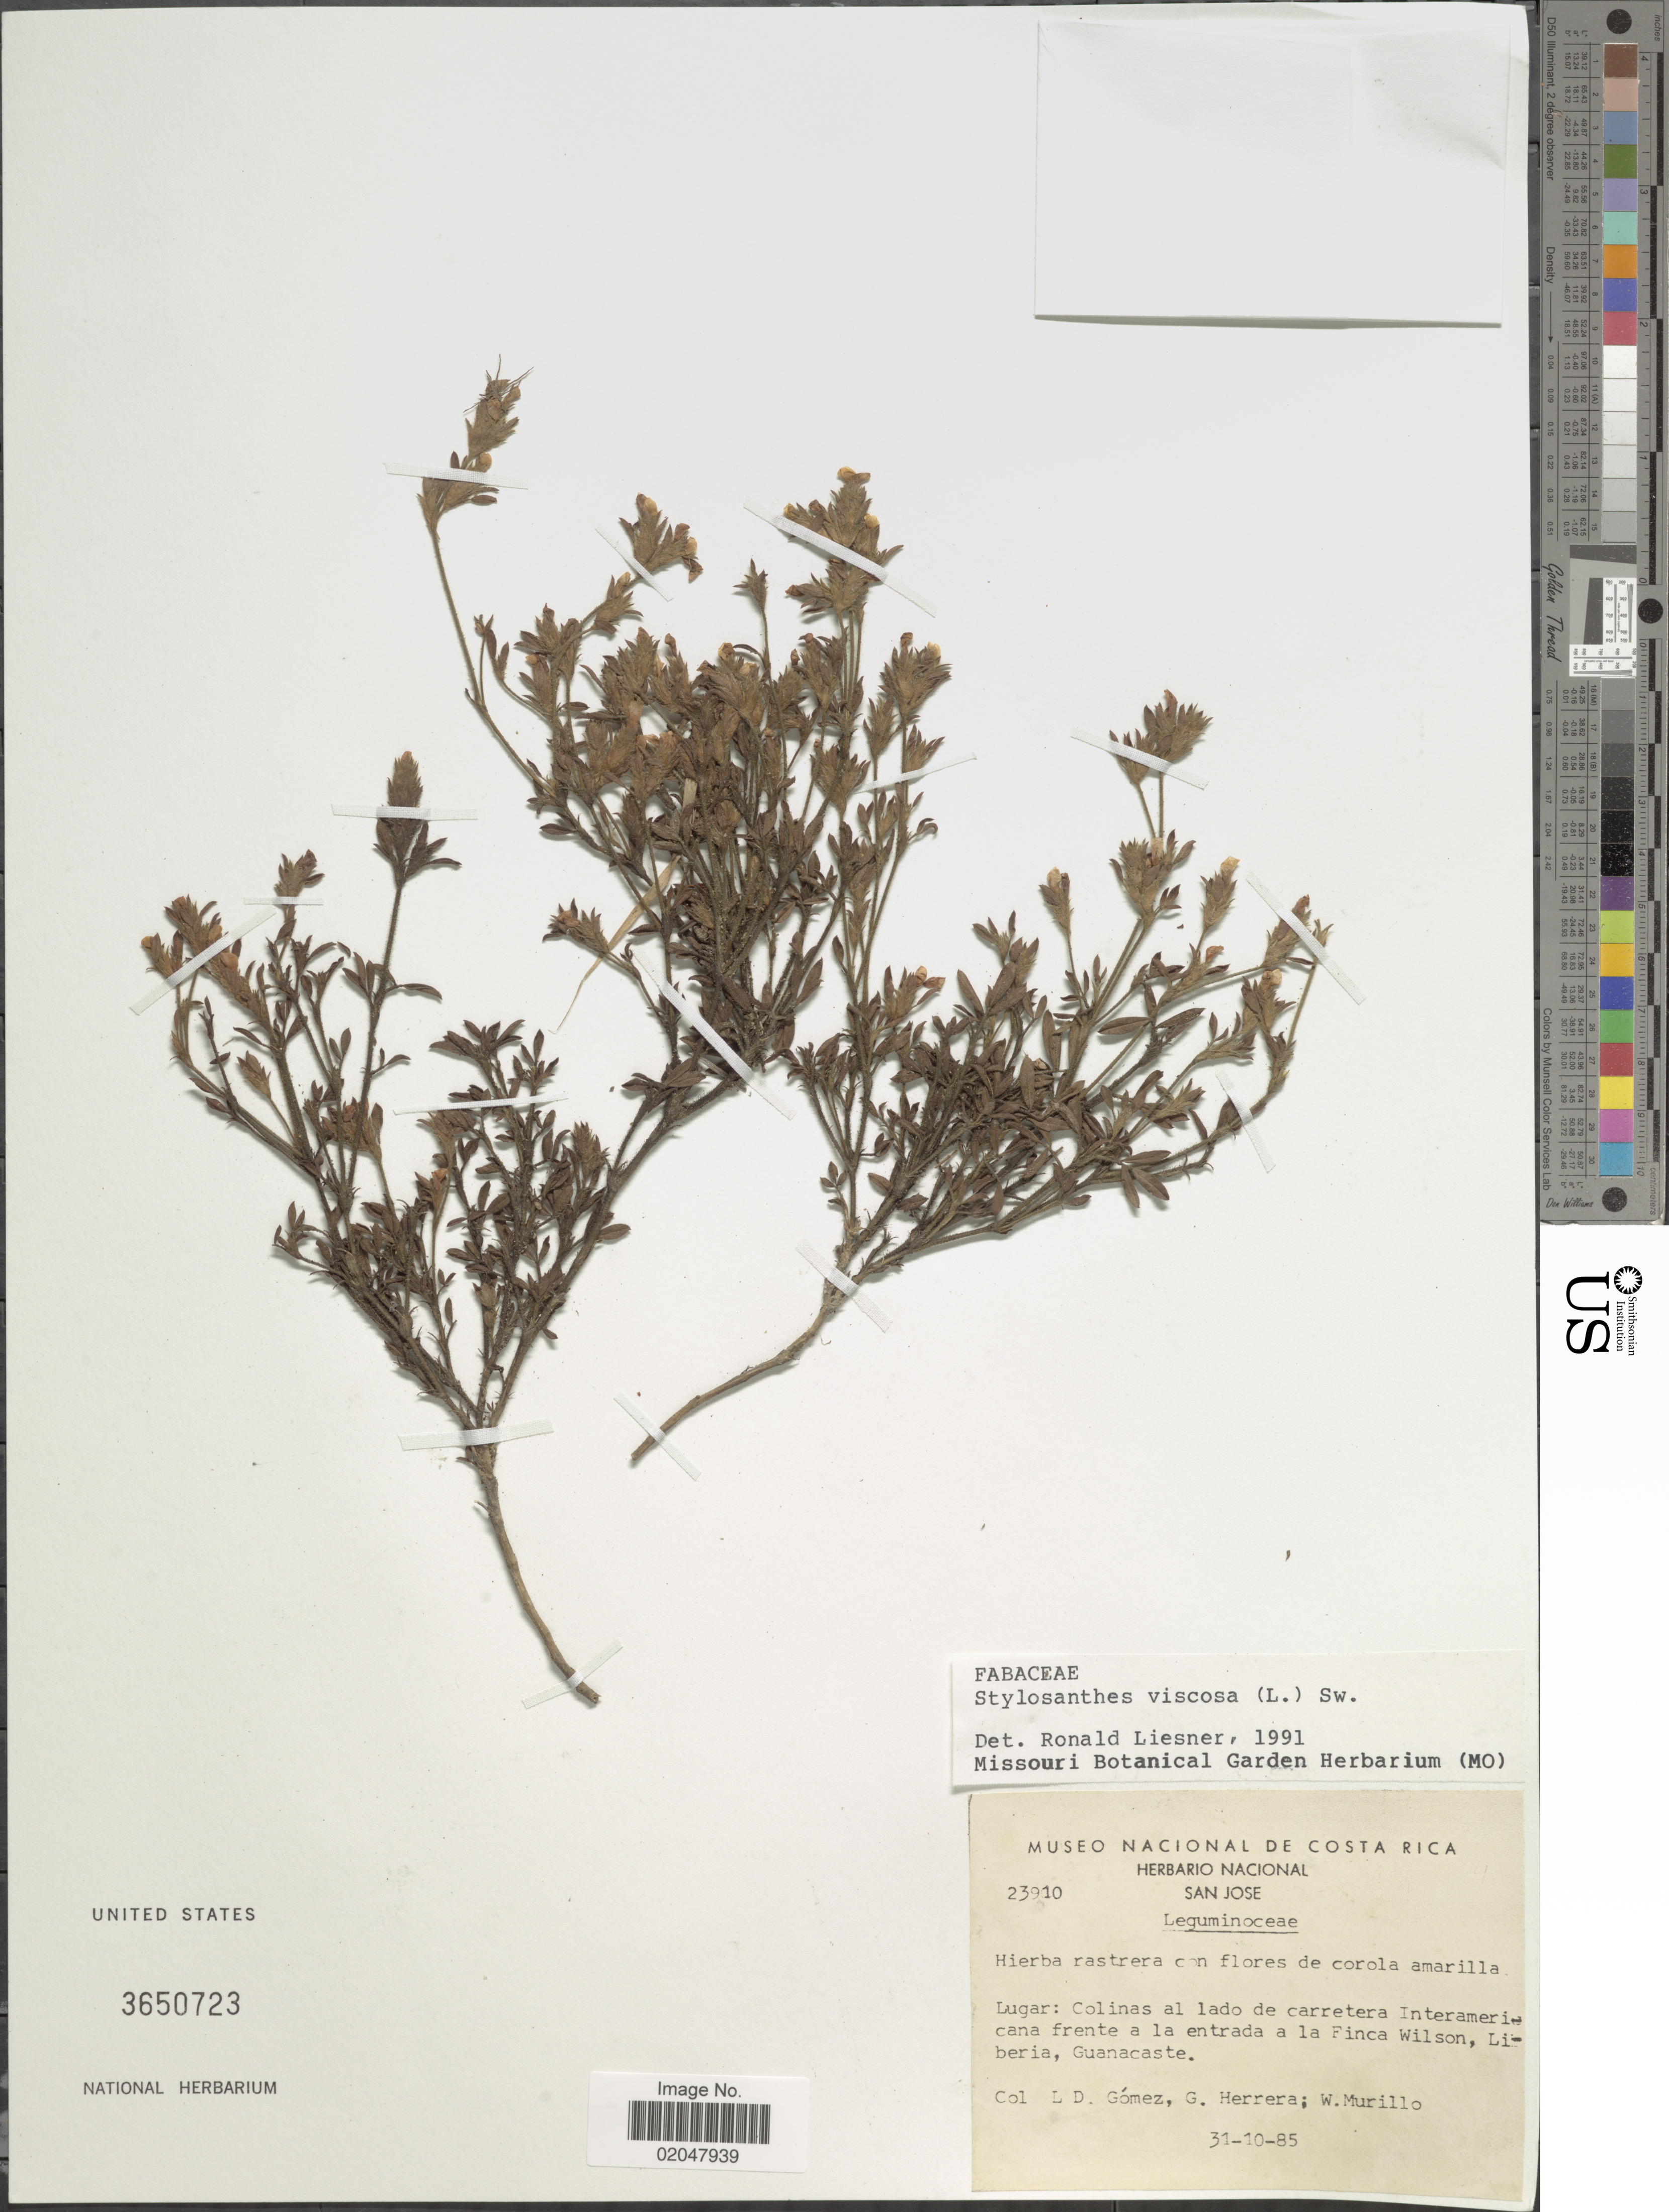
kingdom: Plantae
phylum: Tracheophyta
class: Magnoliopsida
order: Fabales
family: Fabaceae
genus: Stylosanthes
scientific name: Stylosanthes viscosa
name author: Sw.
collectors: L. Gomez, G. Herrera & W. Murillo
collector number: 23910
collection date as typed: Transcribed d/m/y: 31/10/85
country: Costa Rica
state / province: Guanacaste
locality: Lugar: Colinas al lado de carretera Interamericana frente a la entrada a la Finca Wilson, Liberia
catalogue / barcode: US 3650723